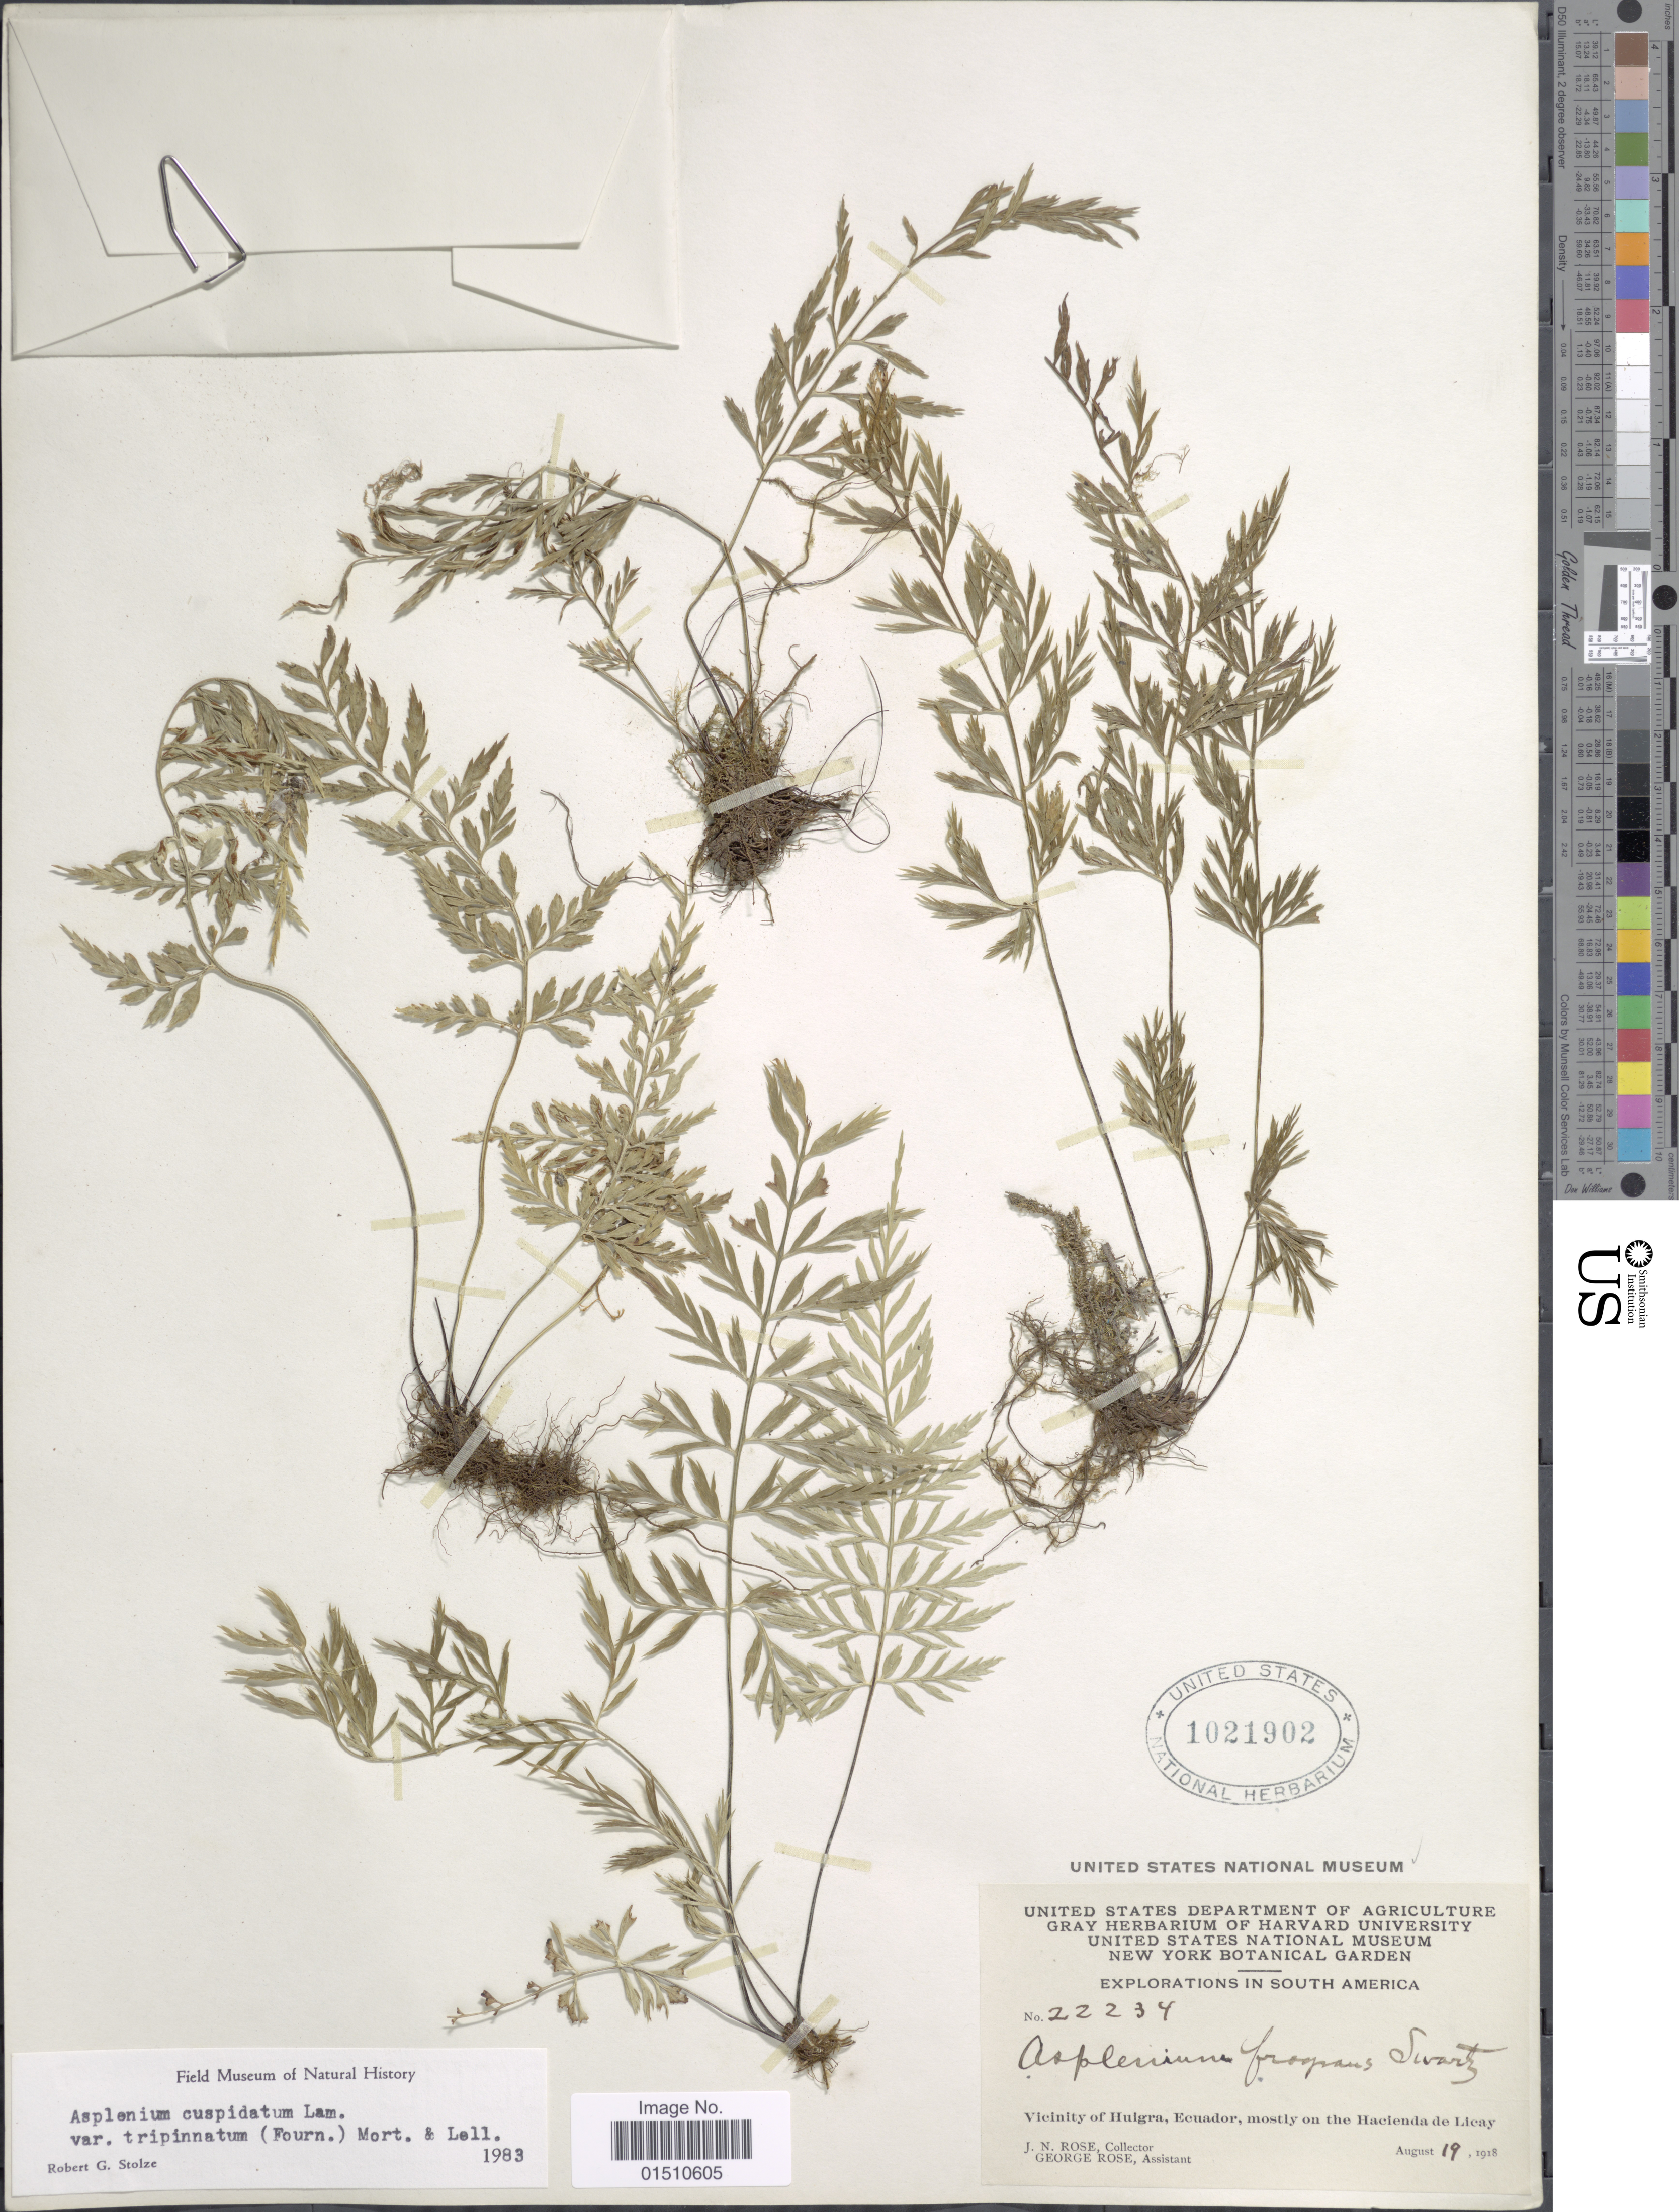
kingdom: Plantae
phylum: Tracheophyta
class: Polypodiopsida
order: Polypodiales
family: Aspleniaceae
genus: Asplenium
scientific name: Asplenium cuspidatum var. tripinnatum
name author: (E. Fourn.) C.V. Morton & Lellinger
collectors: J. N. Rose & G. Rose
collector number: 22234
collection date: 1918-08-19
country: Ecuador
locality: South America, Vicinity of Huigra, Ecuador, mostly on the Hacienda de Licay.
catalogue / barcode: US 1021902